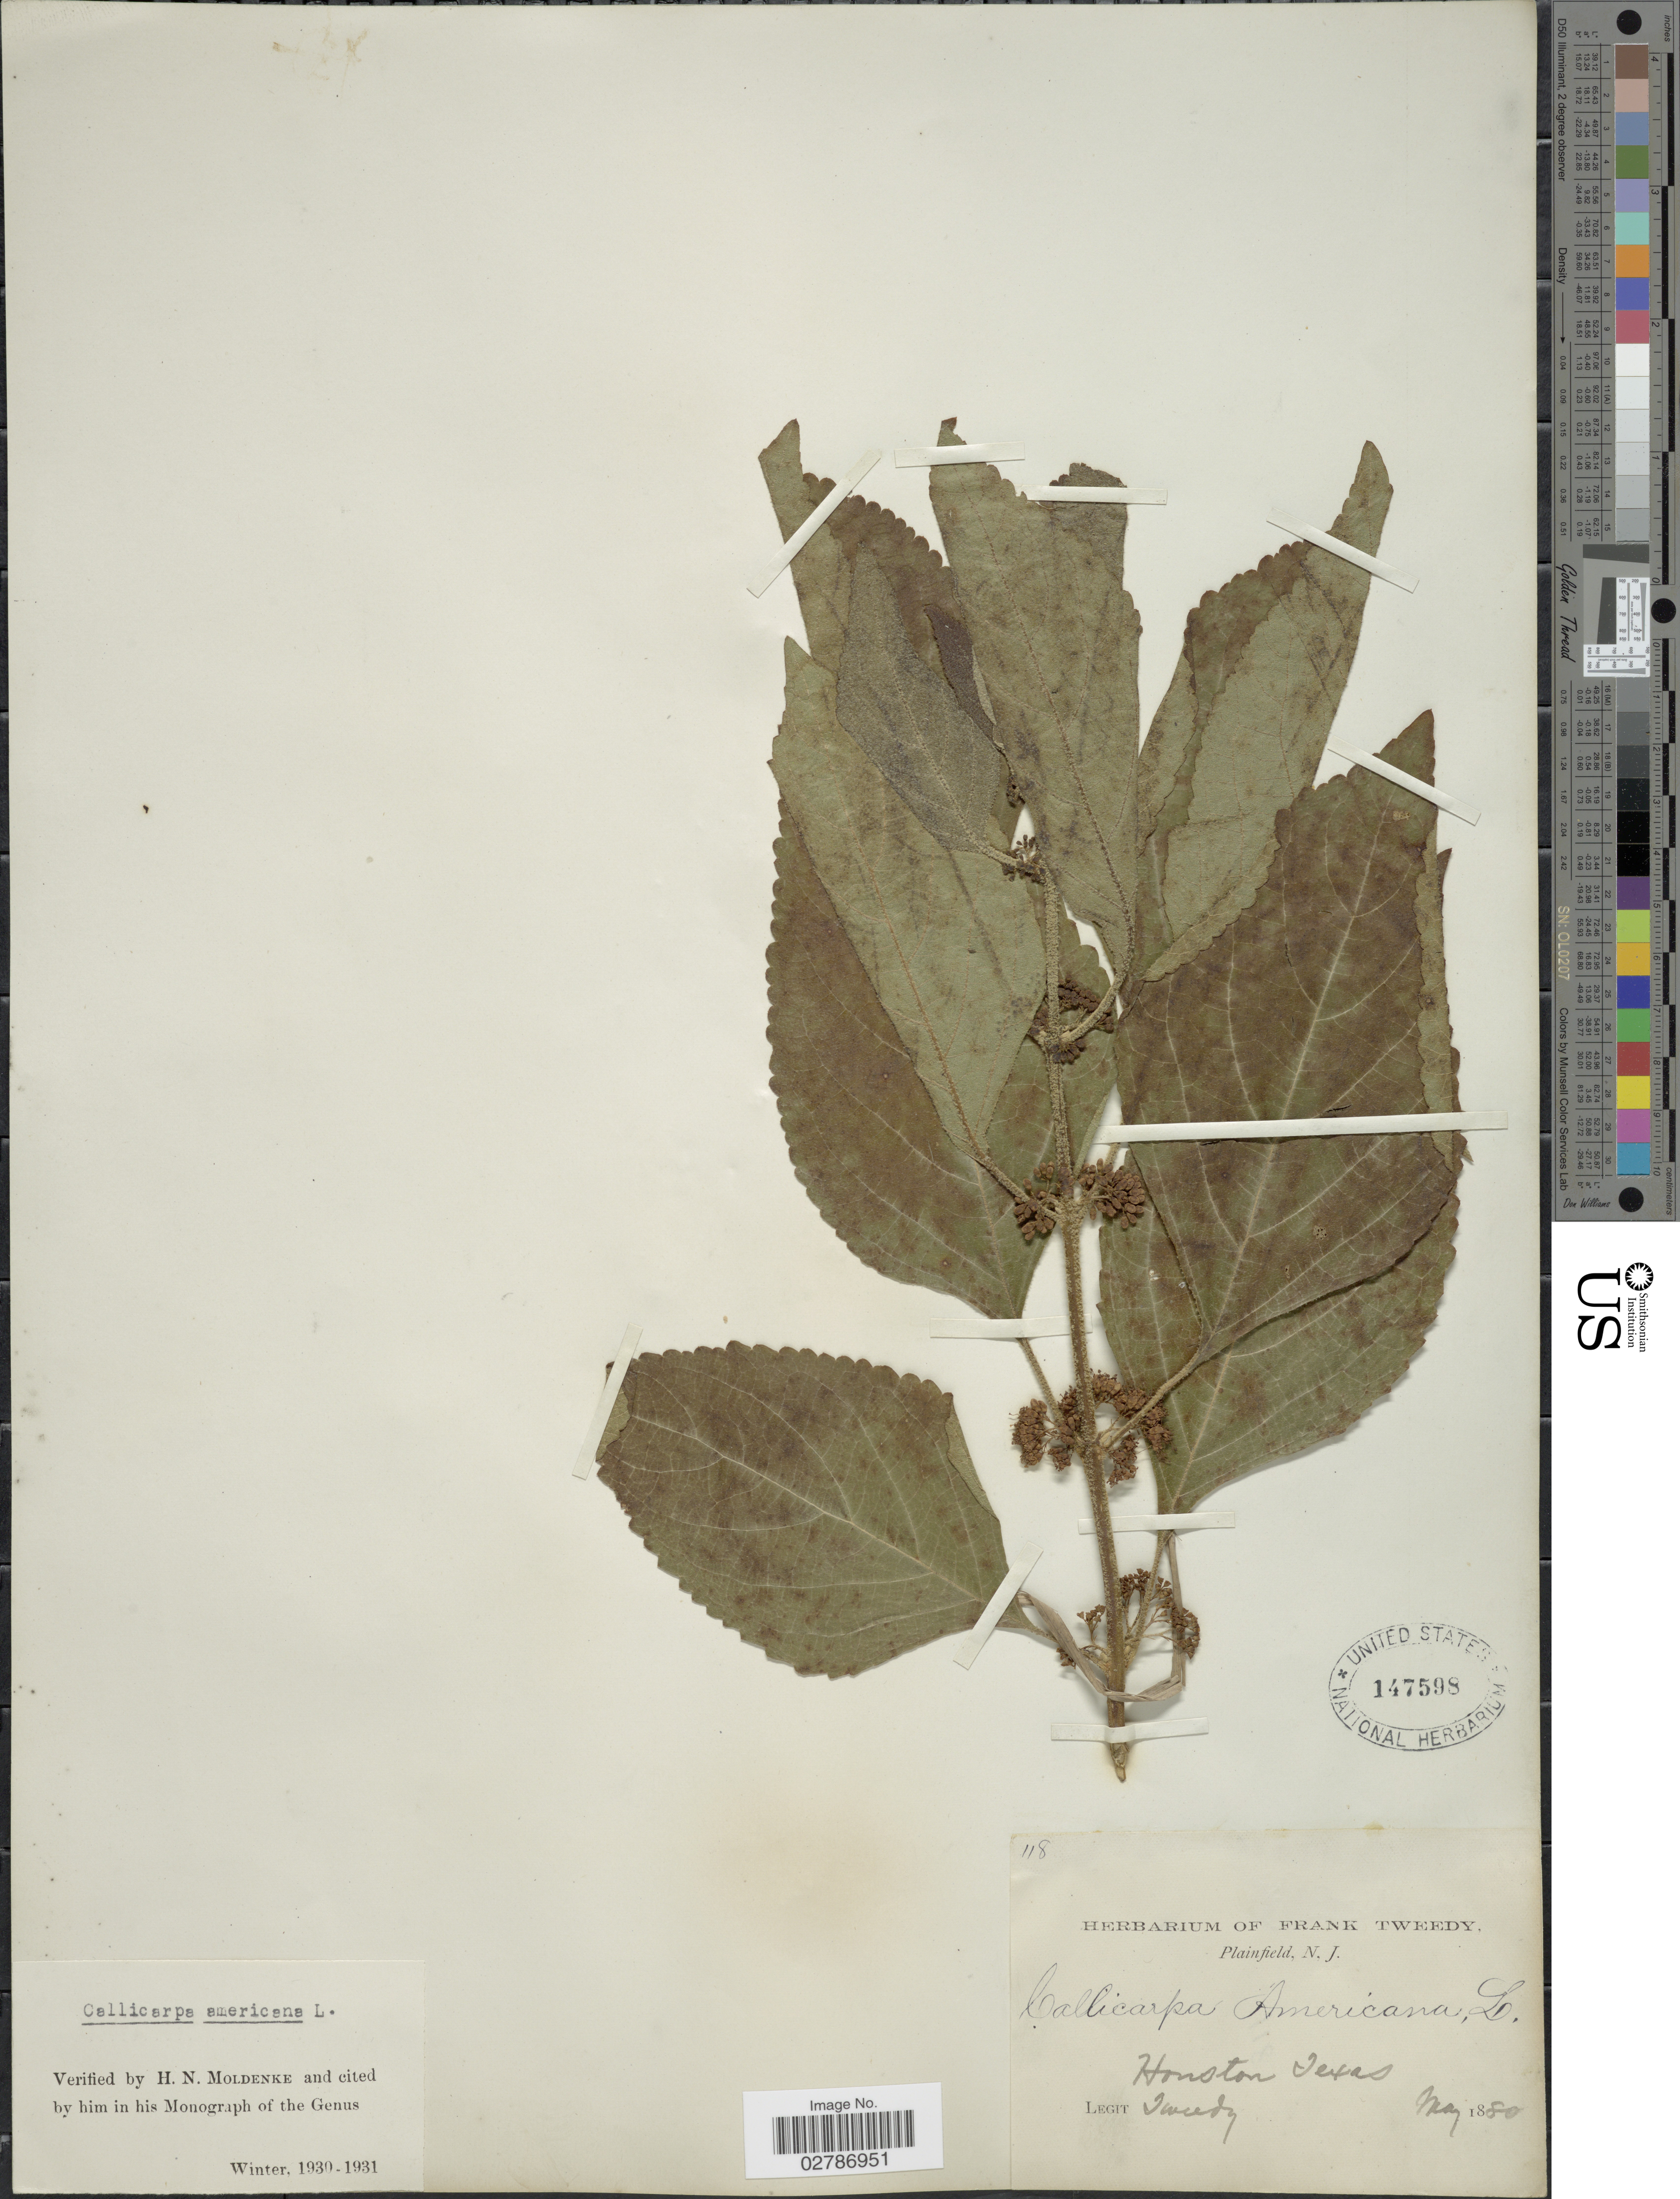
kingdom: Plantae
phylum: Tracheophyta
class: Magnoliopsida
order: Lamiales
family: Lamiaceae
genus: Callicarpa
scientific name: Callicarpa americana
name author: L.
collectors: F. Tweedy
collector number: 118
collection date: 1880-05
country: United States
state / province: Texas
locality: Houston.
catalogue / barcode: US 147598